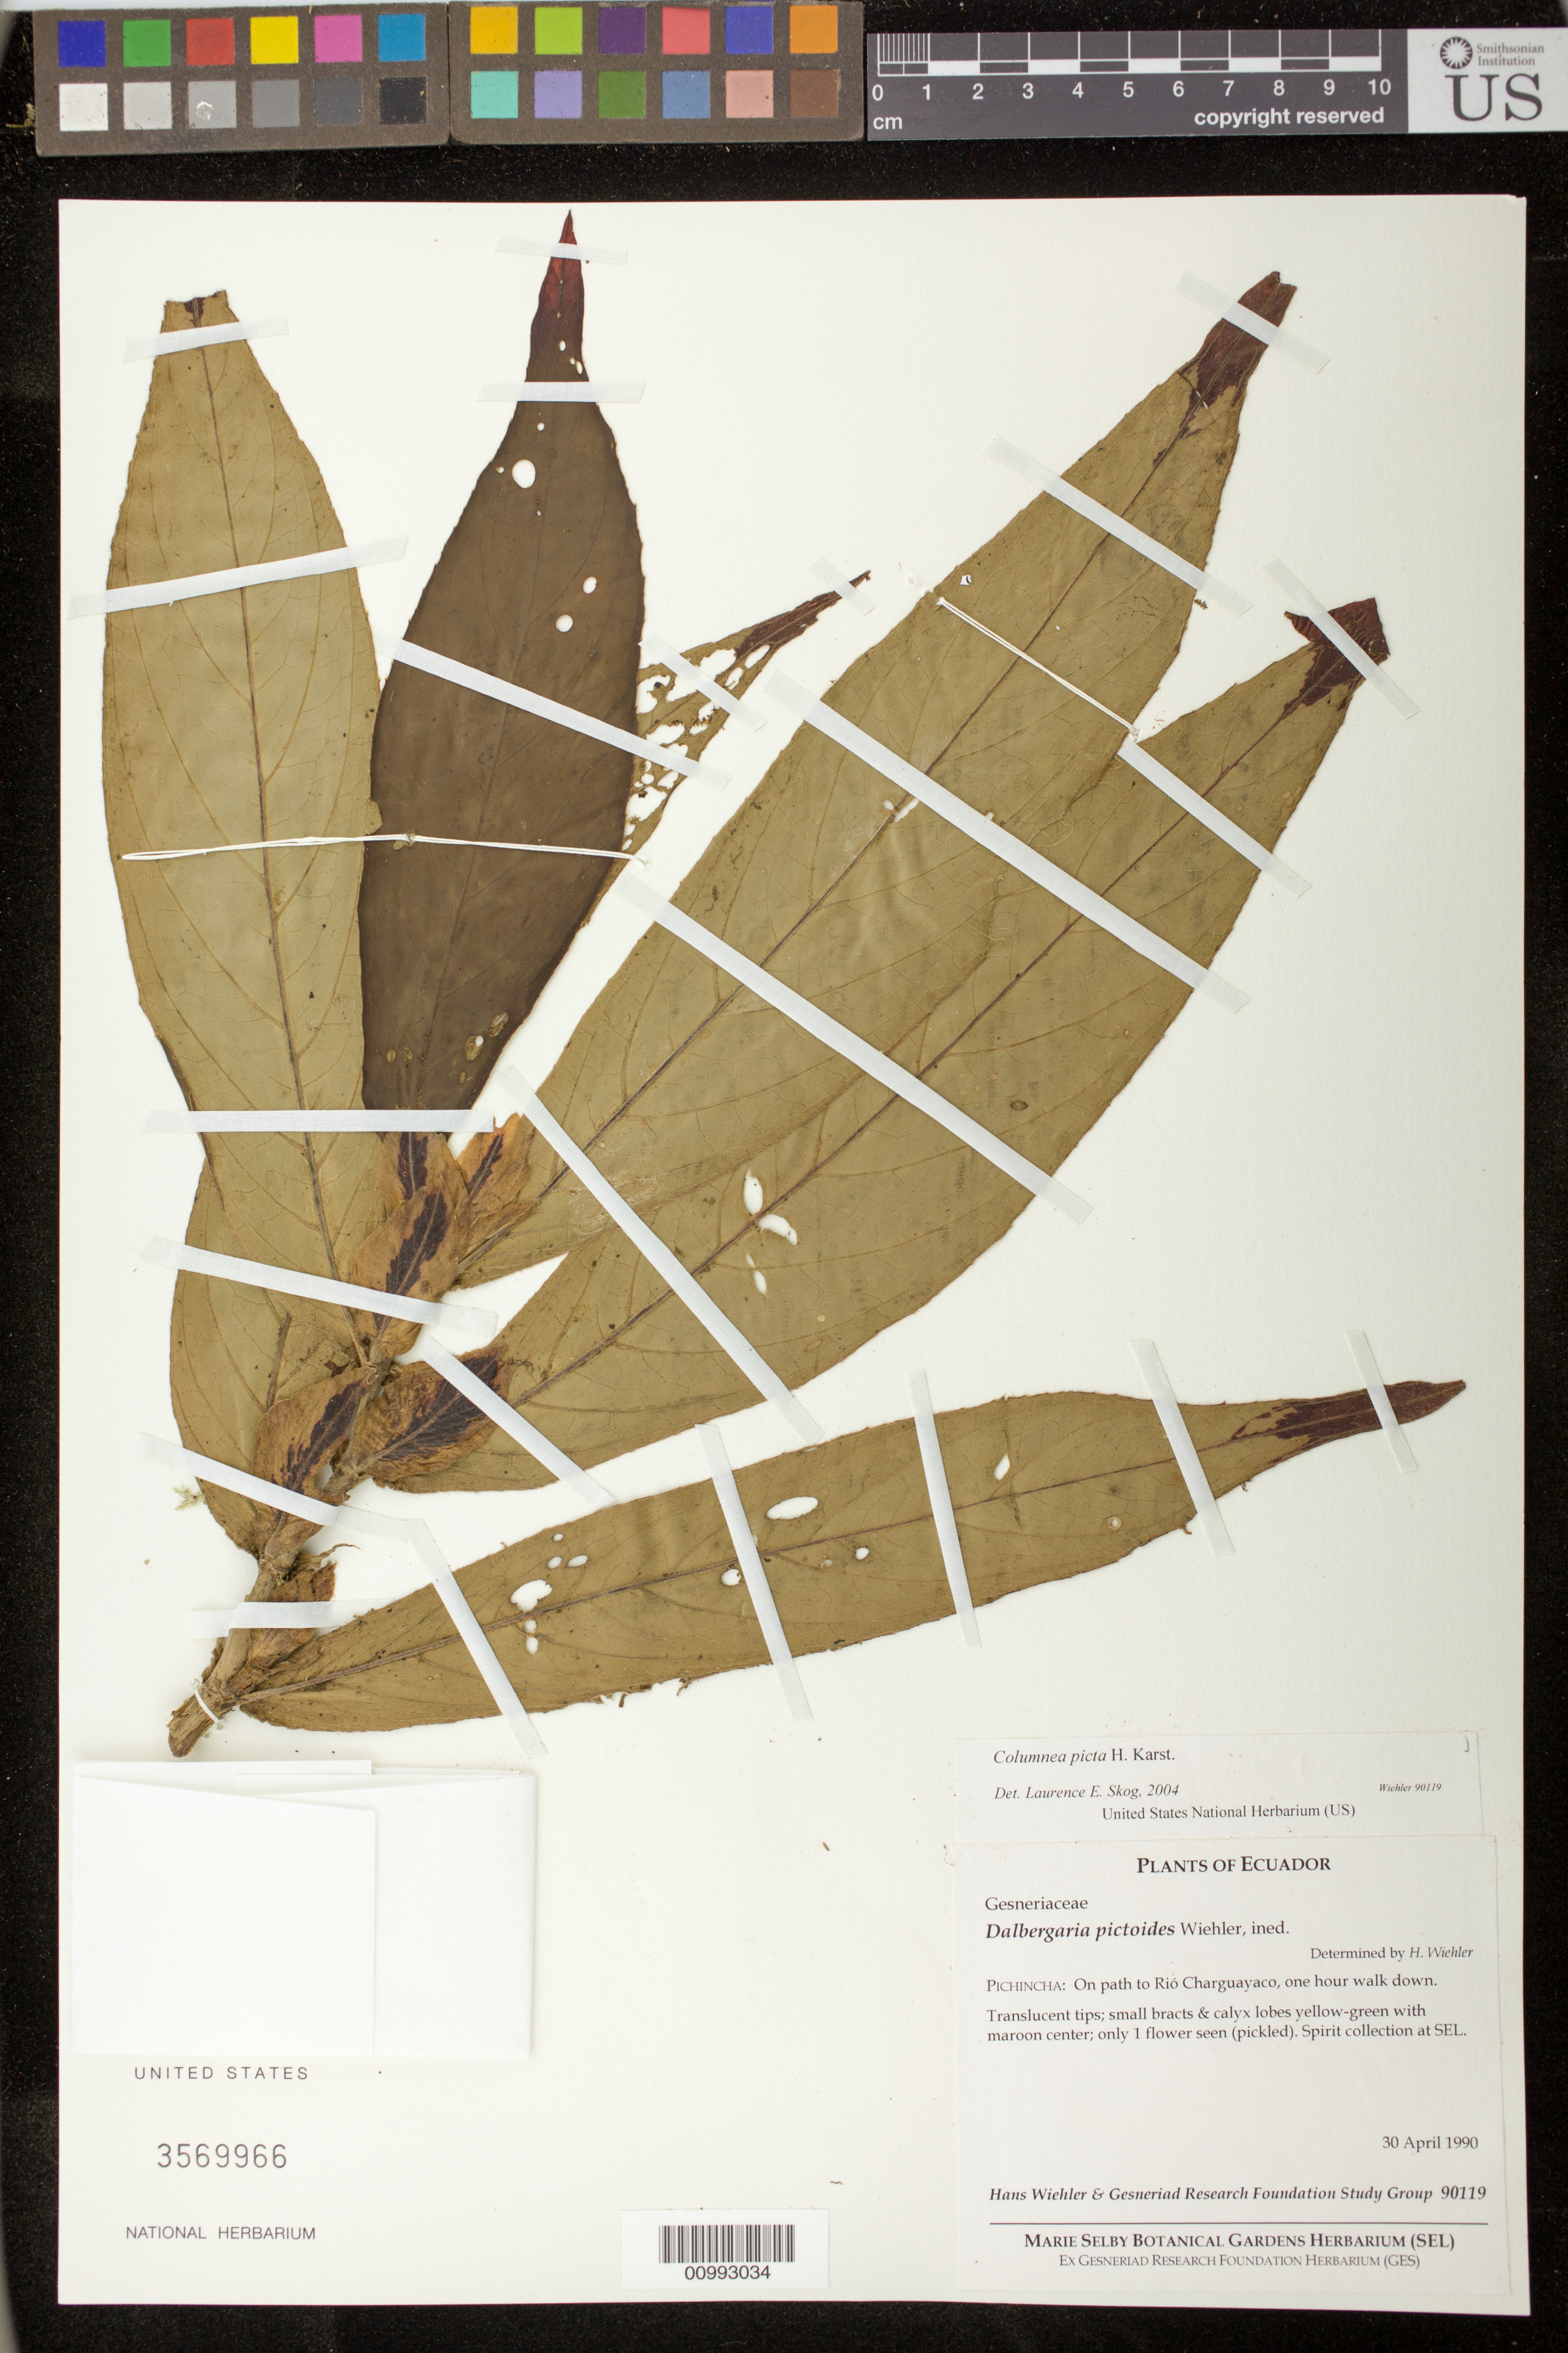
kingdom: Plantae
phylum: Tracheophyta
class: Magnoliopsida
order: Lamiales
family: Gesneriaceae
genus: Columnea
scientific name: Columnea karsteniana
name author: Singh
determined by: Skog, Laurence E.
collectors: H. J. Wiehler & GRF Study Group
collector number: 90119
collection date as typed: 30 Apr 1990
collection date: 1990-04-30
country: Ecuador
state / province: Pichincha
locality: Pichincha: on path to Rió Charguayaco, one hour walk down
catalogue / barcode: US 3569966